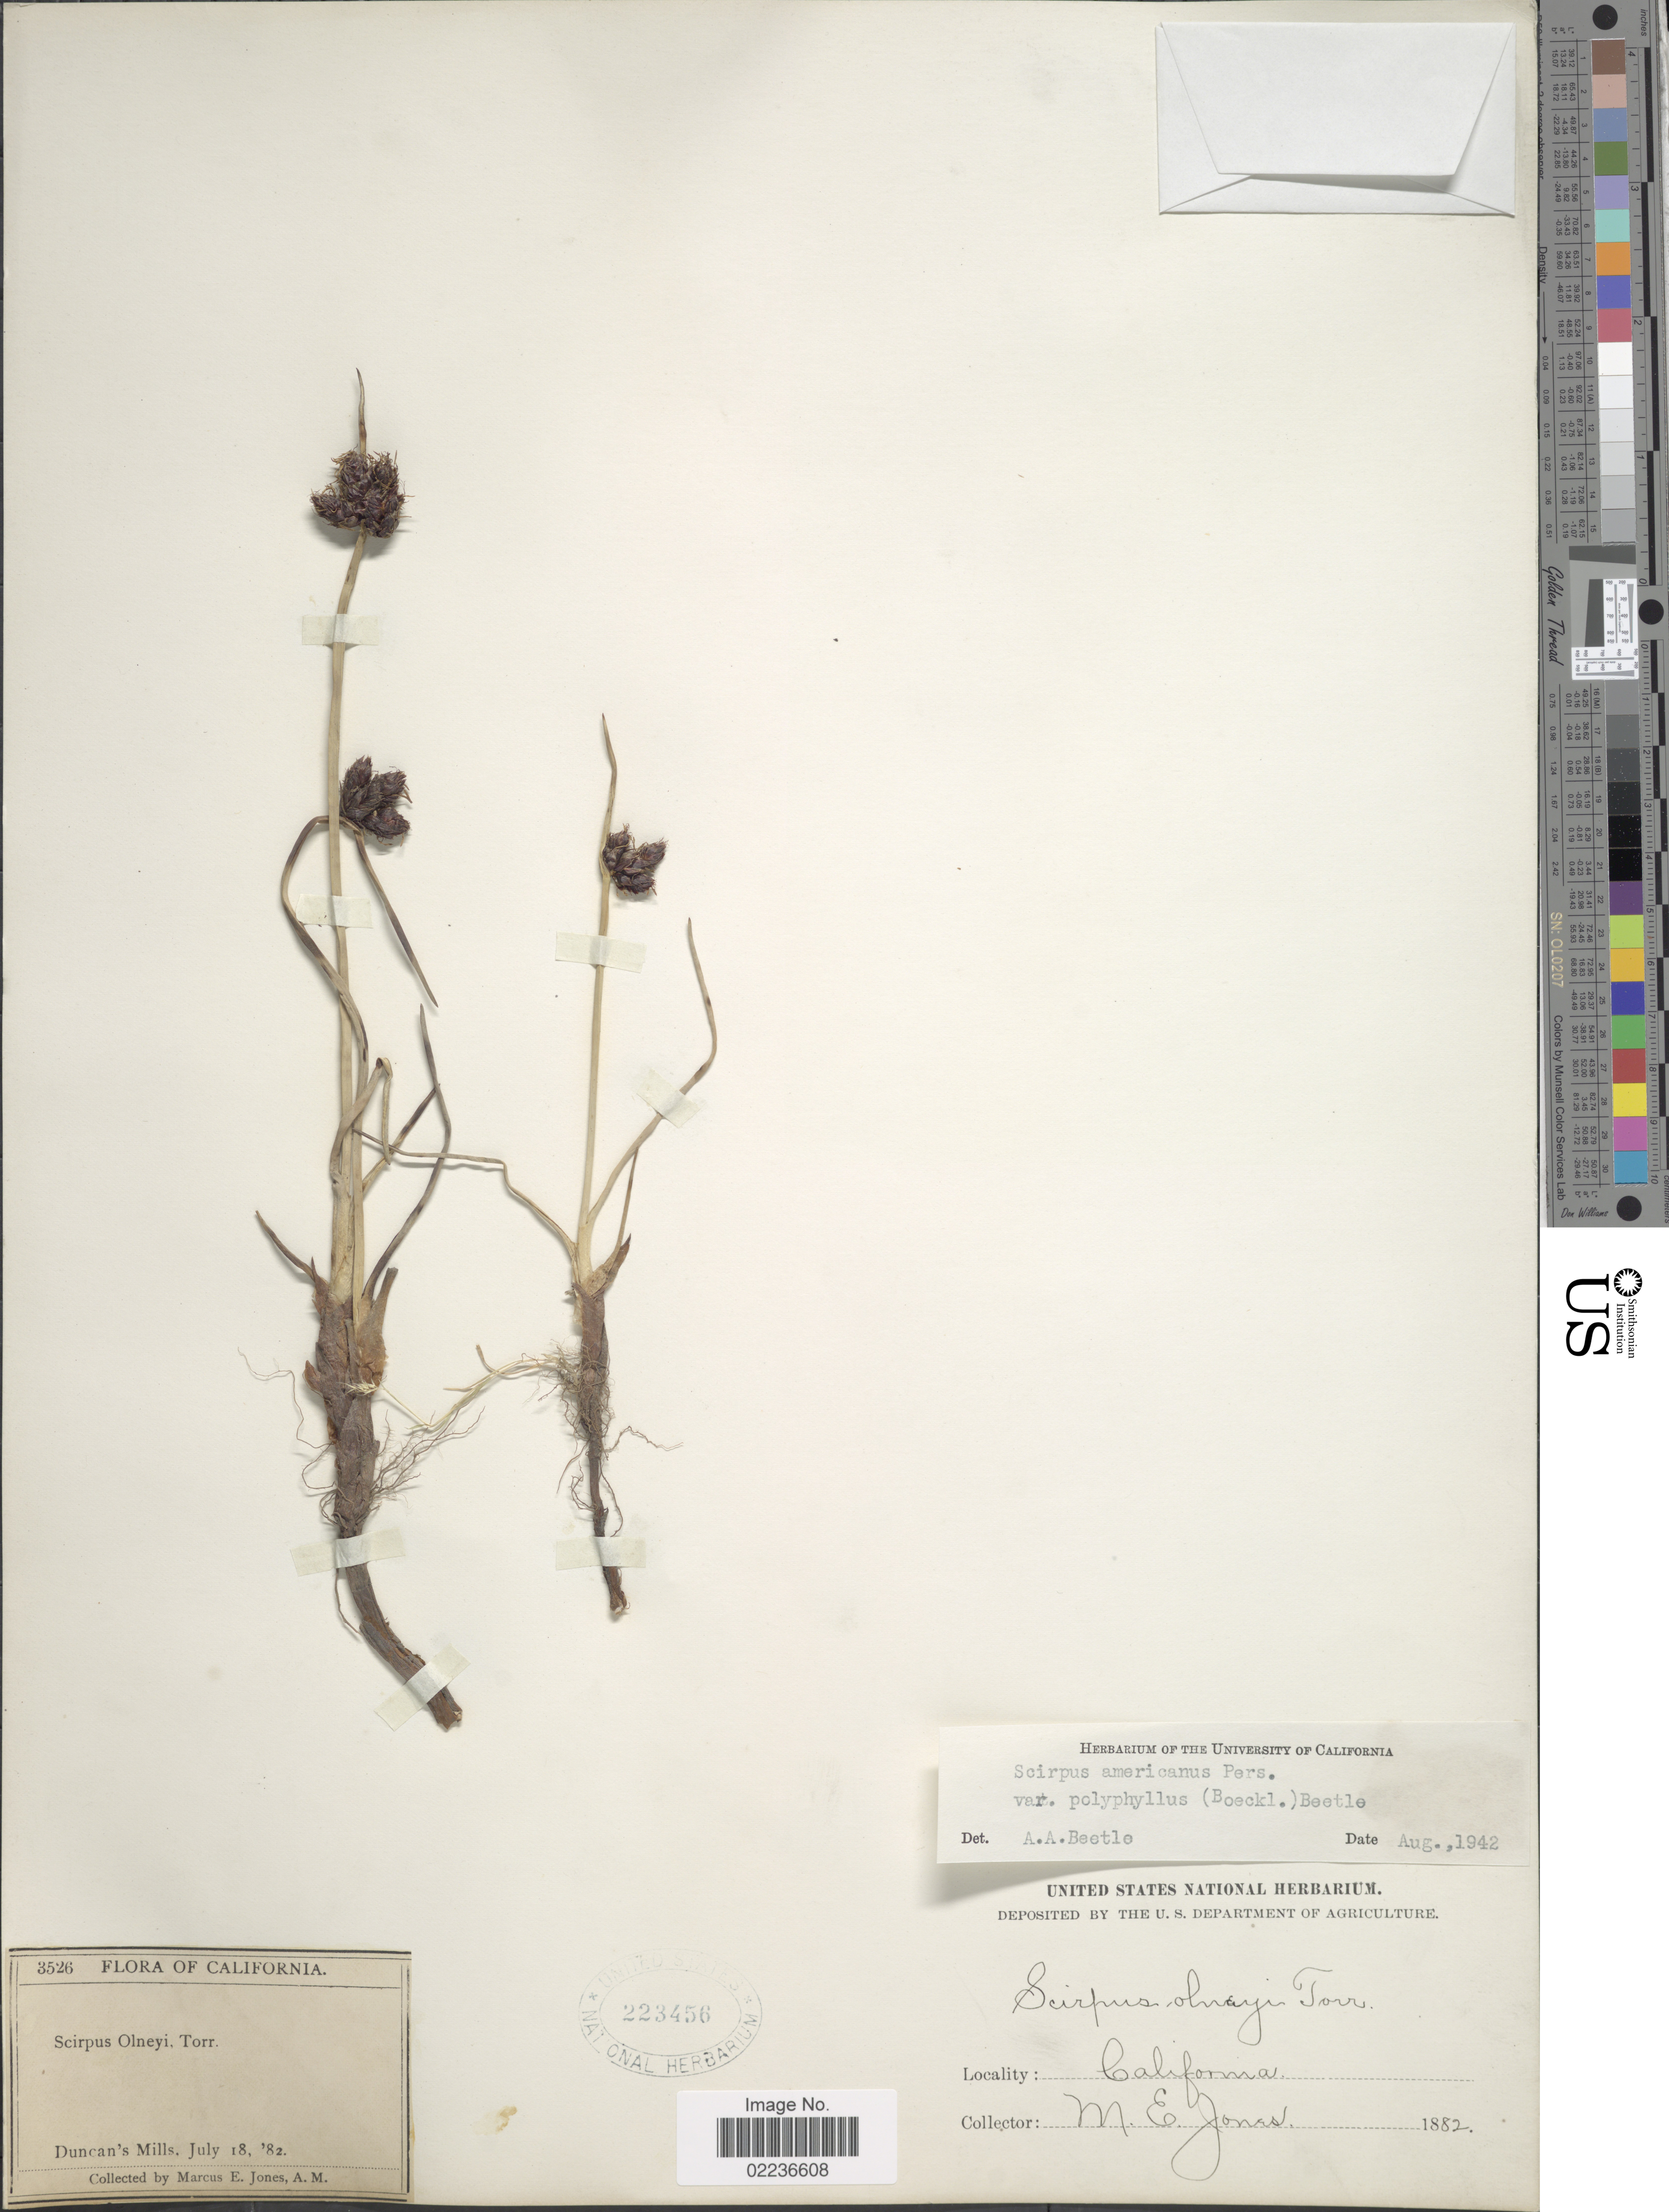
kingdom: Plantae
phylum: Tracheophyta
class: Liliopsida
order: Poales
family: Cyperaceae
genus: Schoenoplectus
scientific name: Schoenoplectus pungens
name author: (Vahl) Palla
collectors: M. E. Jones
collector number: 3526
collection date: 1882-07-18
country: United States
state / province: California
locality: Duncan's Mills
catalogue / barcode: US 223456